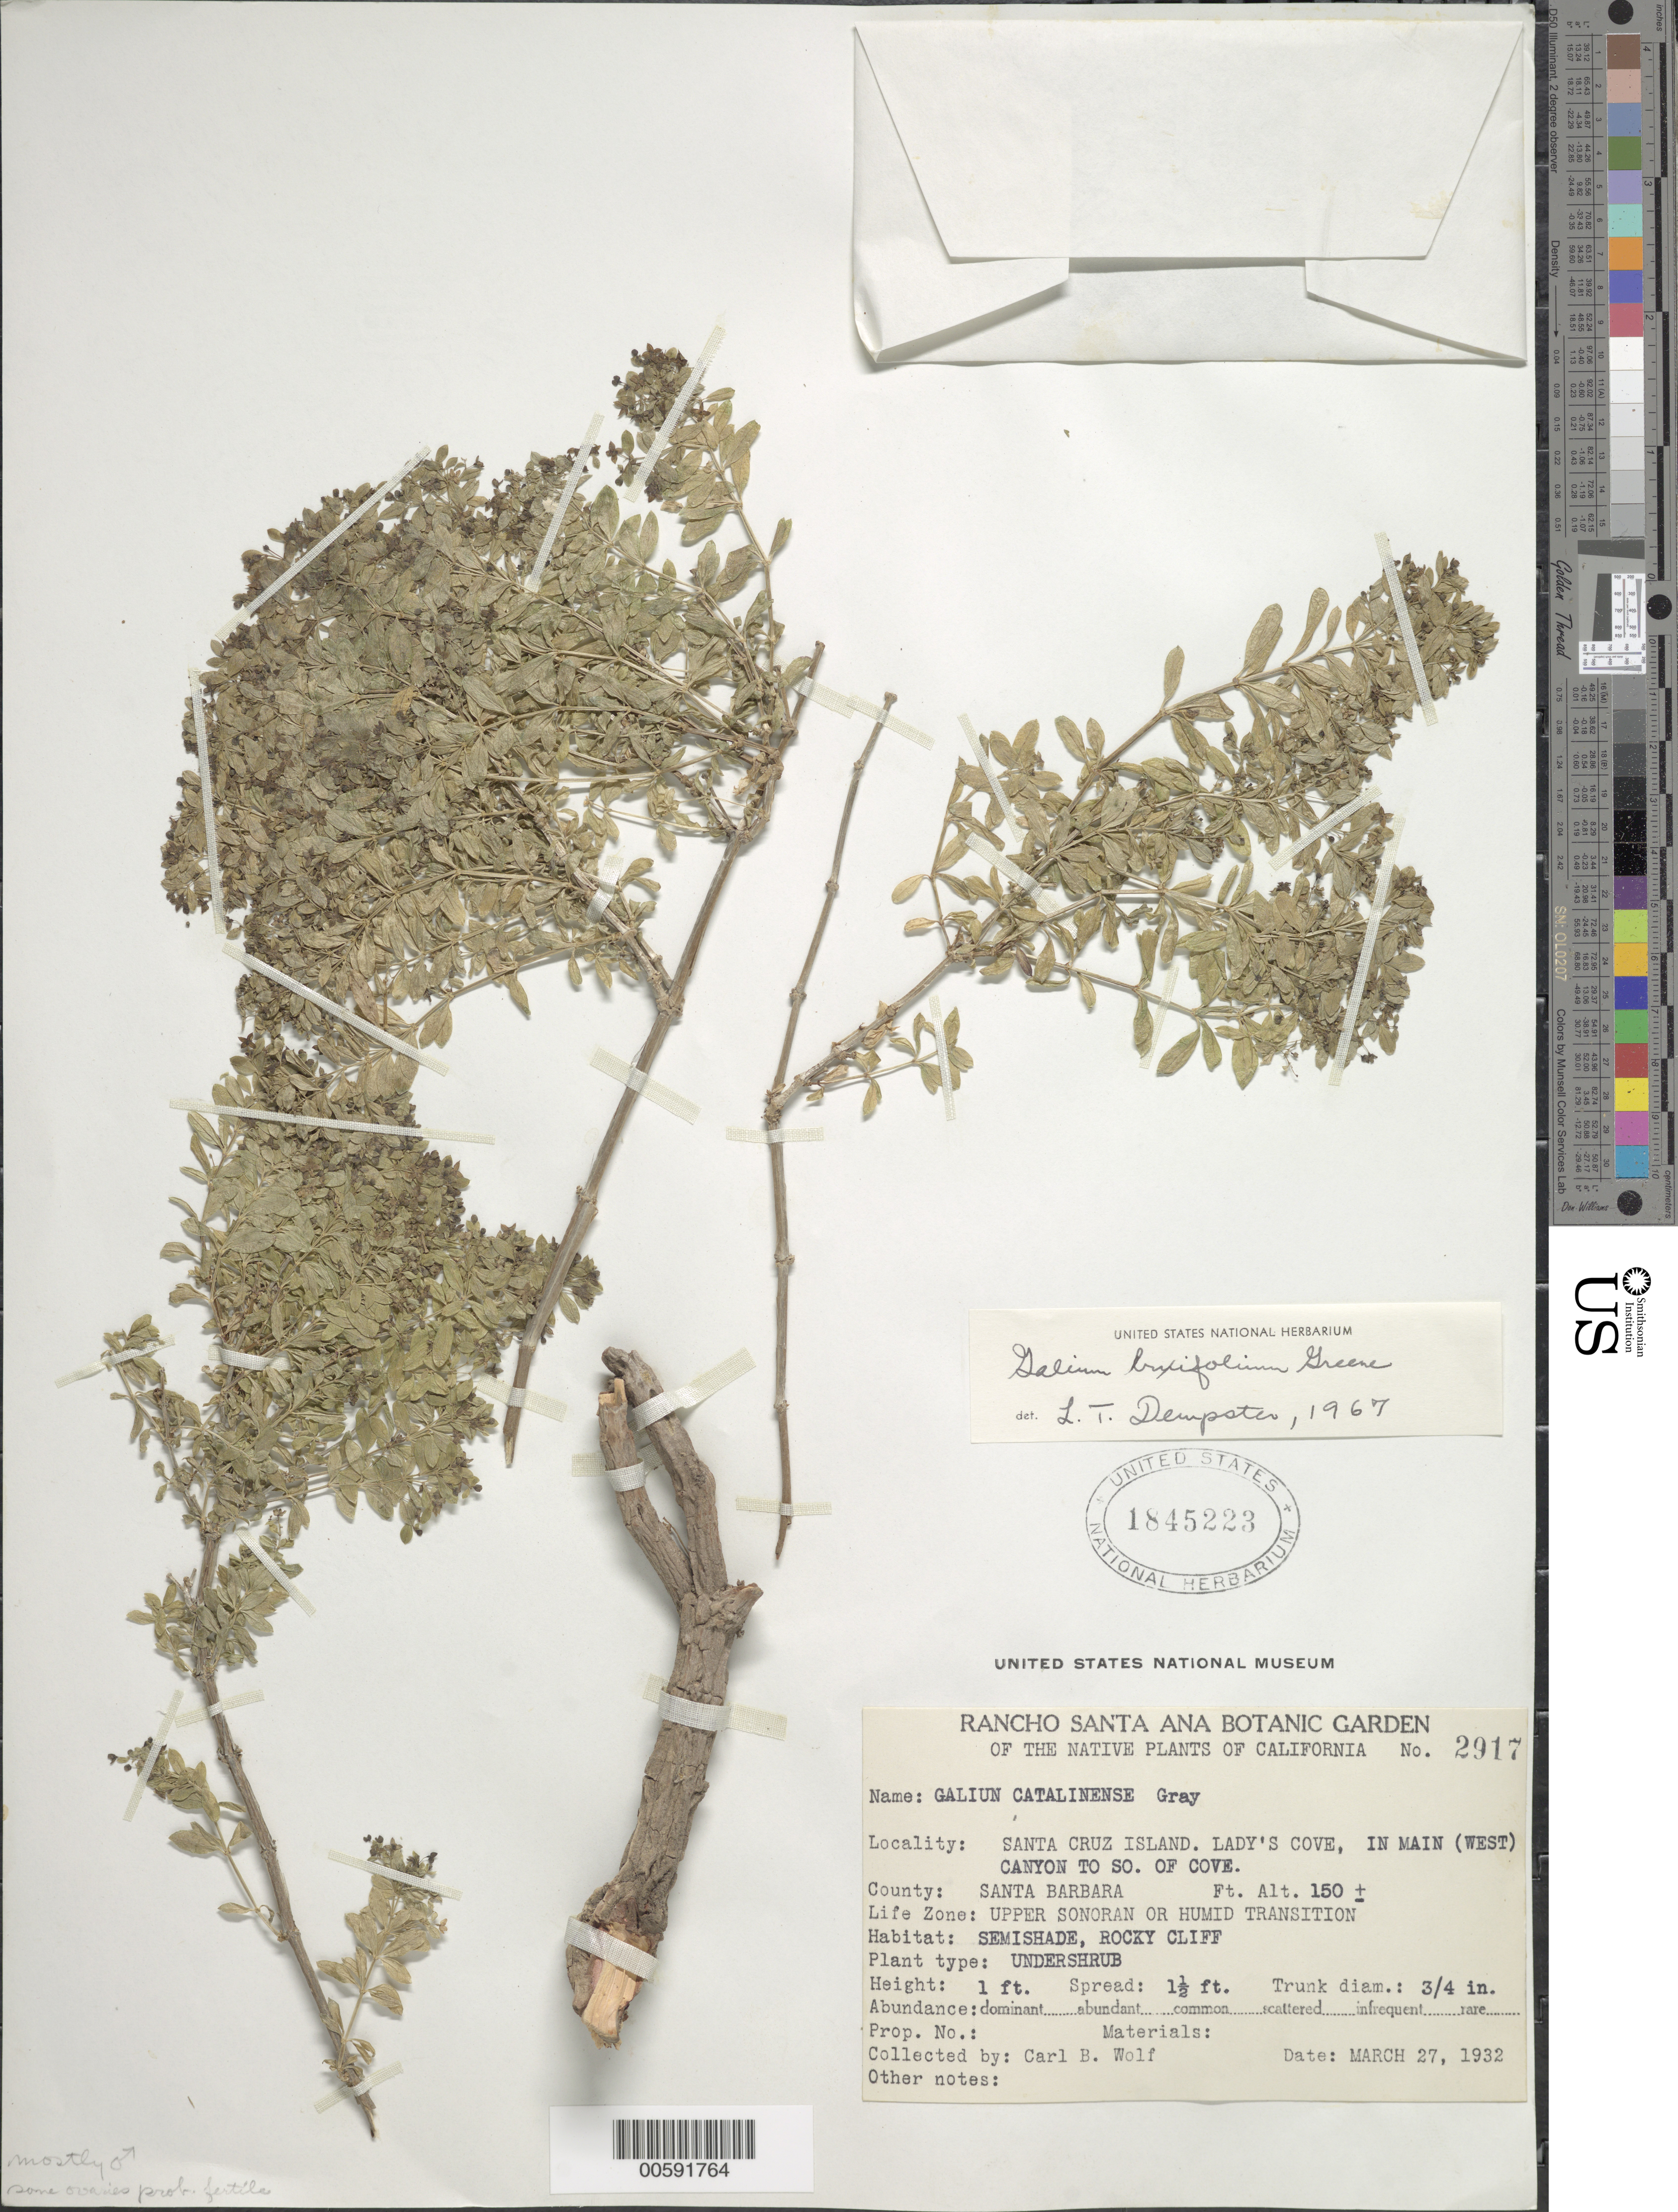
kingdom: Plantae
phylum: Tracheophyta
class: Magnoliopsida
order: Gentianales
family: Rubiaceae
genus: Galium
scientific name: Galium buxifolium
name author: Greene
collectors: C. B. Wolf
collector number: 2917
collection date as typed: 27 Mar 1932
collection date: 1932-03-27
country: United States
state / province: California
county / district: Santa Barbara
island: Santa Cruz Island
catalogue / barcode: US 1845223